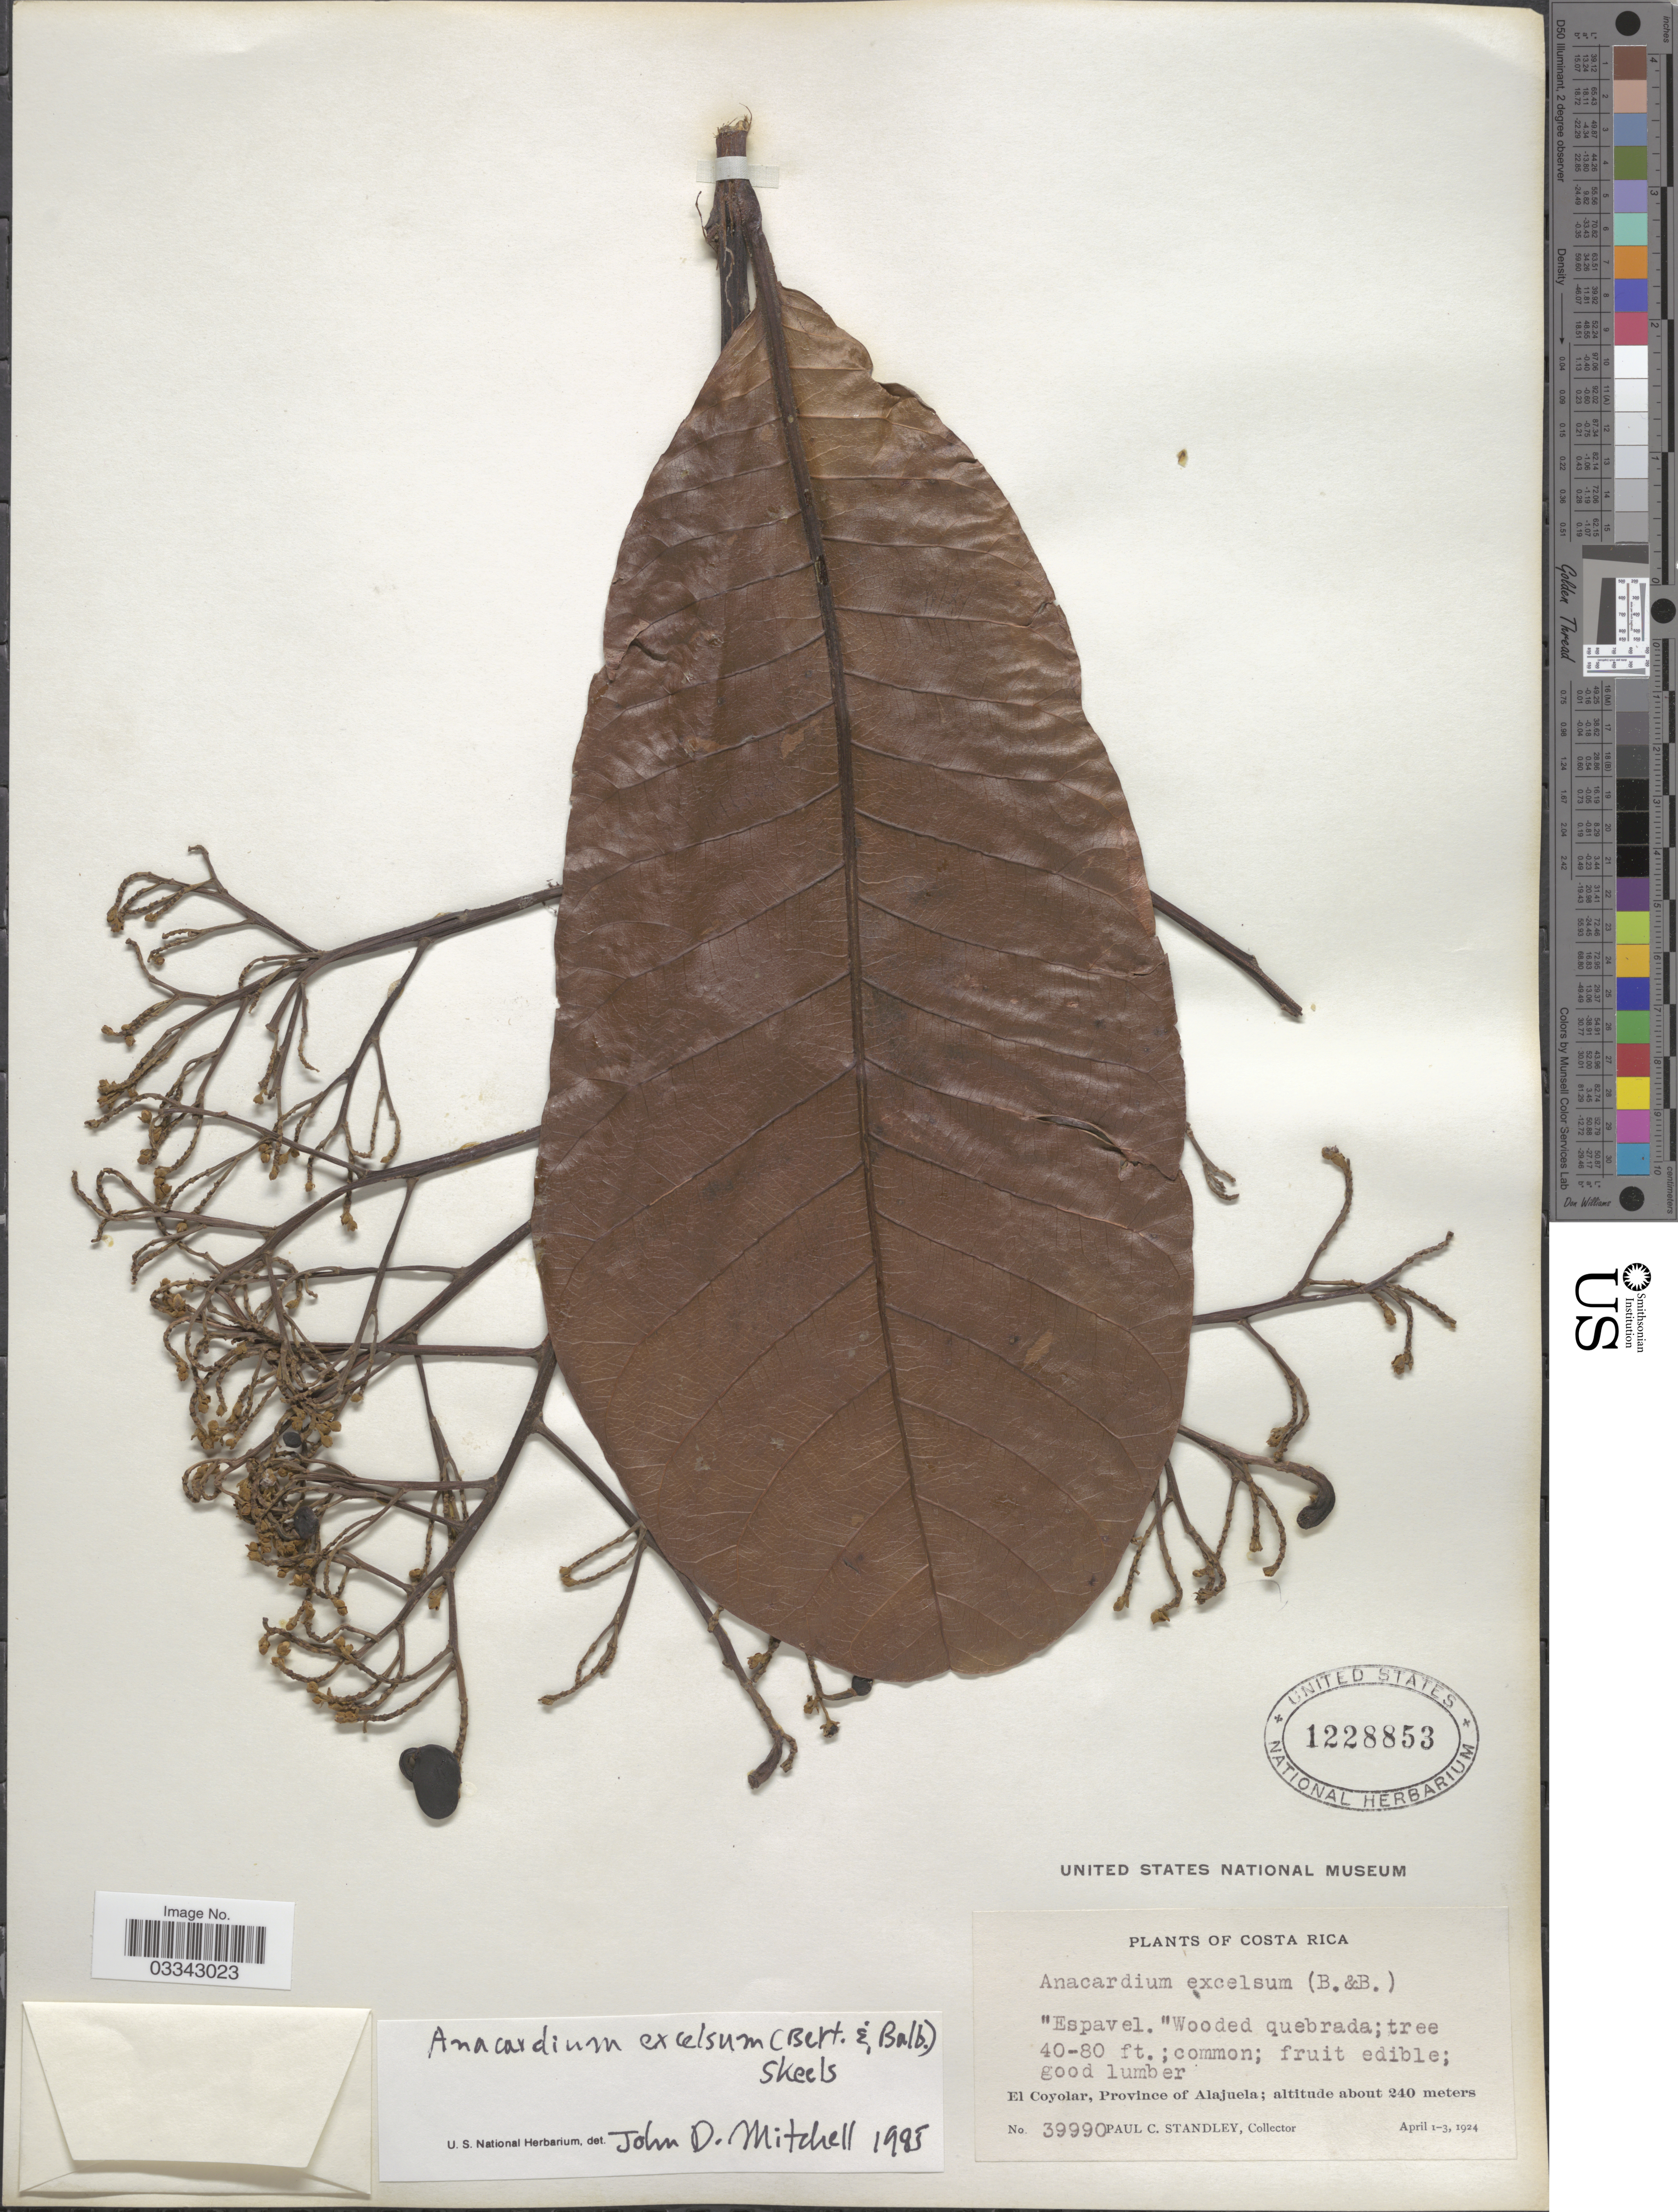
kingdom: Plantae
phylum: Tracheophyta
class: Magnoliopsida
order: Sapindales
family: Anacardiaceae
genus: Anacardium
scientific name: Anacardium excelsum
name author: (Kunth) Skeels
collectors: P. C. Standley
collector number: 39990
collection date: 1924-04-01/1924-04-03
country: Costa Rica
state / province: Alajuela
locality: El Coyolar.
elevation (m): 240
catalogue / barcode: US 1228853